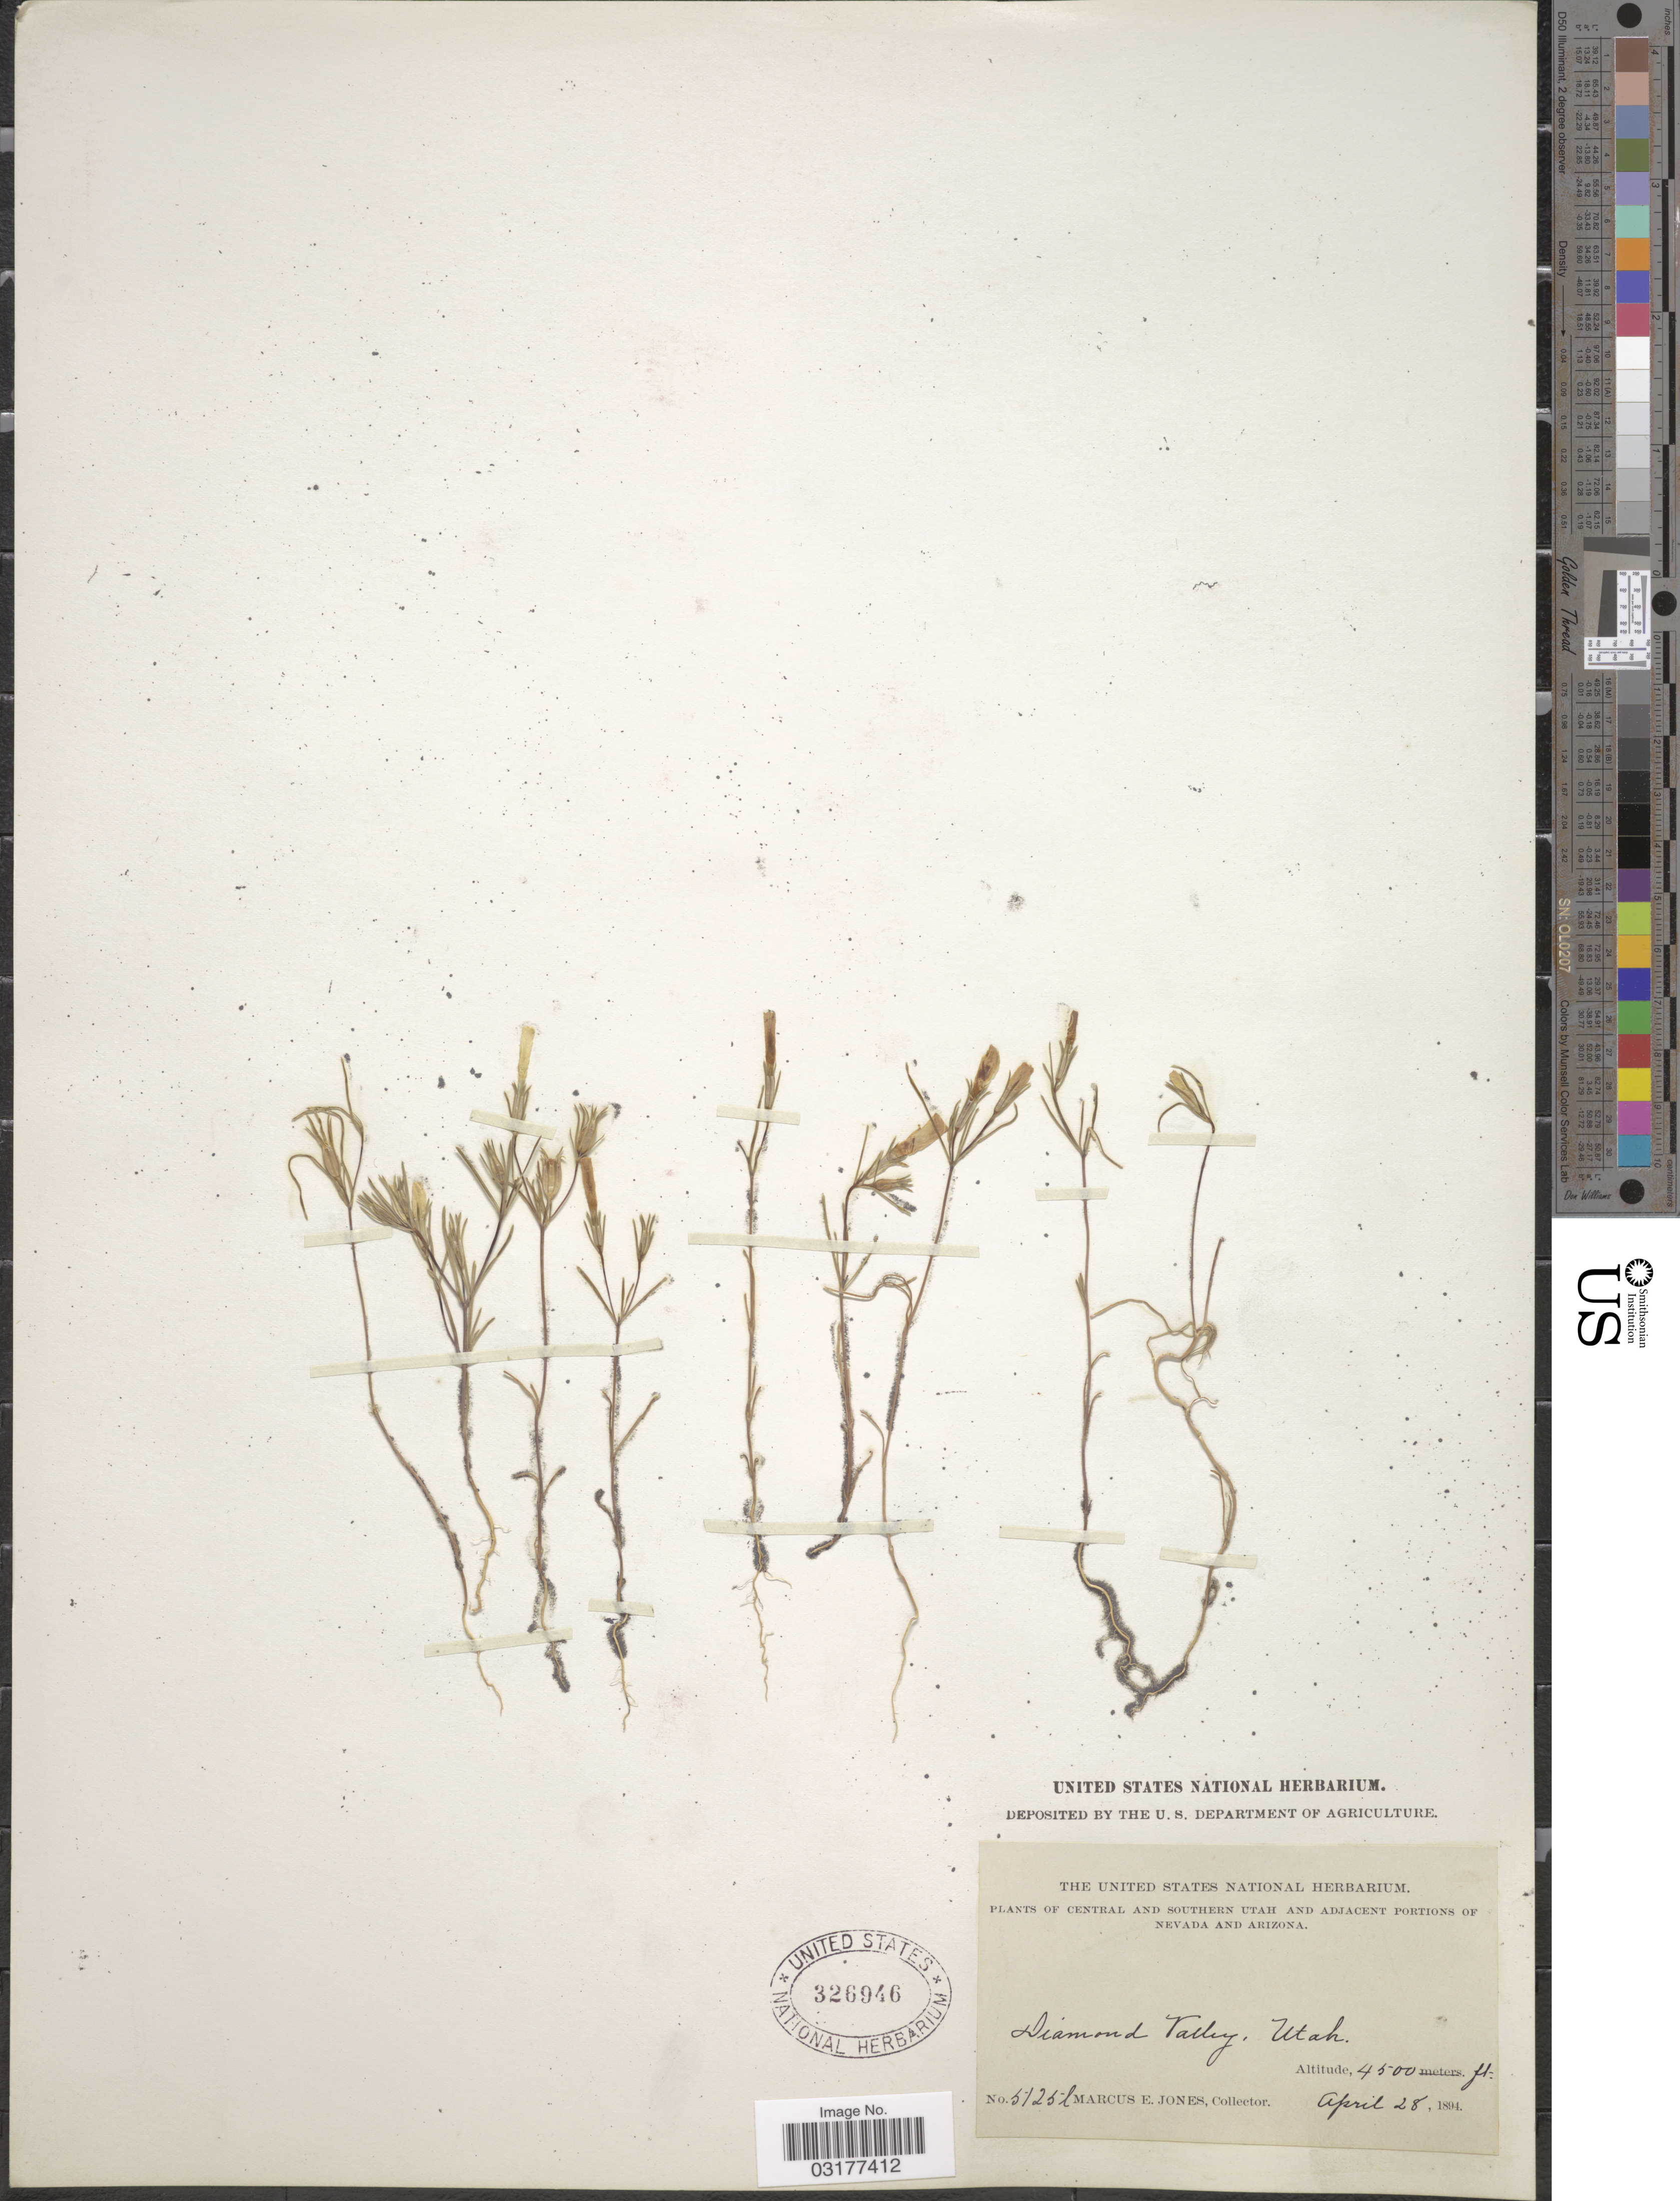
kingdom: Plantae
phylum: Tracheophyta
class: Magnoliopsida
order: Ericales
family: Polemoniaceae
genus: Linanthus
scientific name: Linanthus dichotomus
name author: Benth.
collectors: M. E. Jones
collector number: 5125 l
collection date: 1894-04-28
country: United States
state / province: Utah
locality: Central and Southern Utah. Diamond Valley.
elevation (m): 1372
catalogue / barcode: US 326946